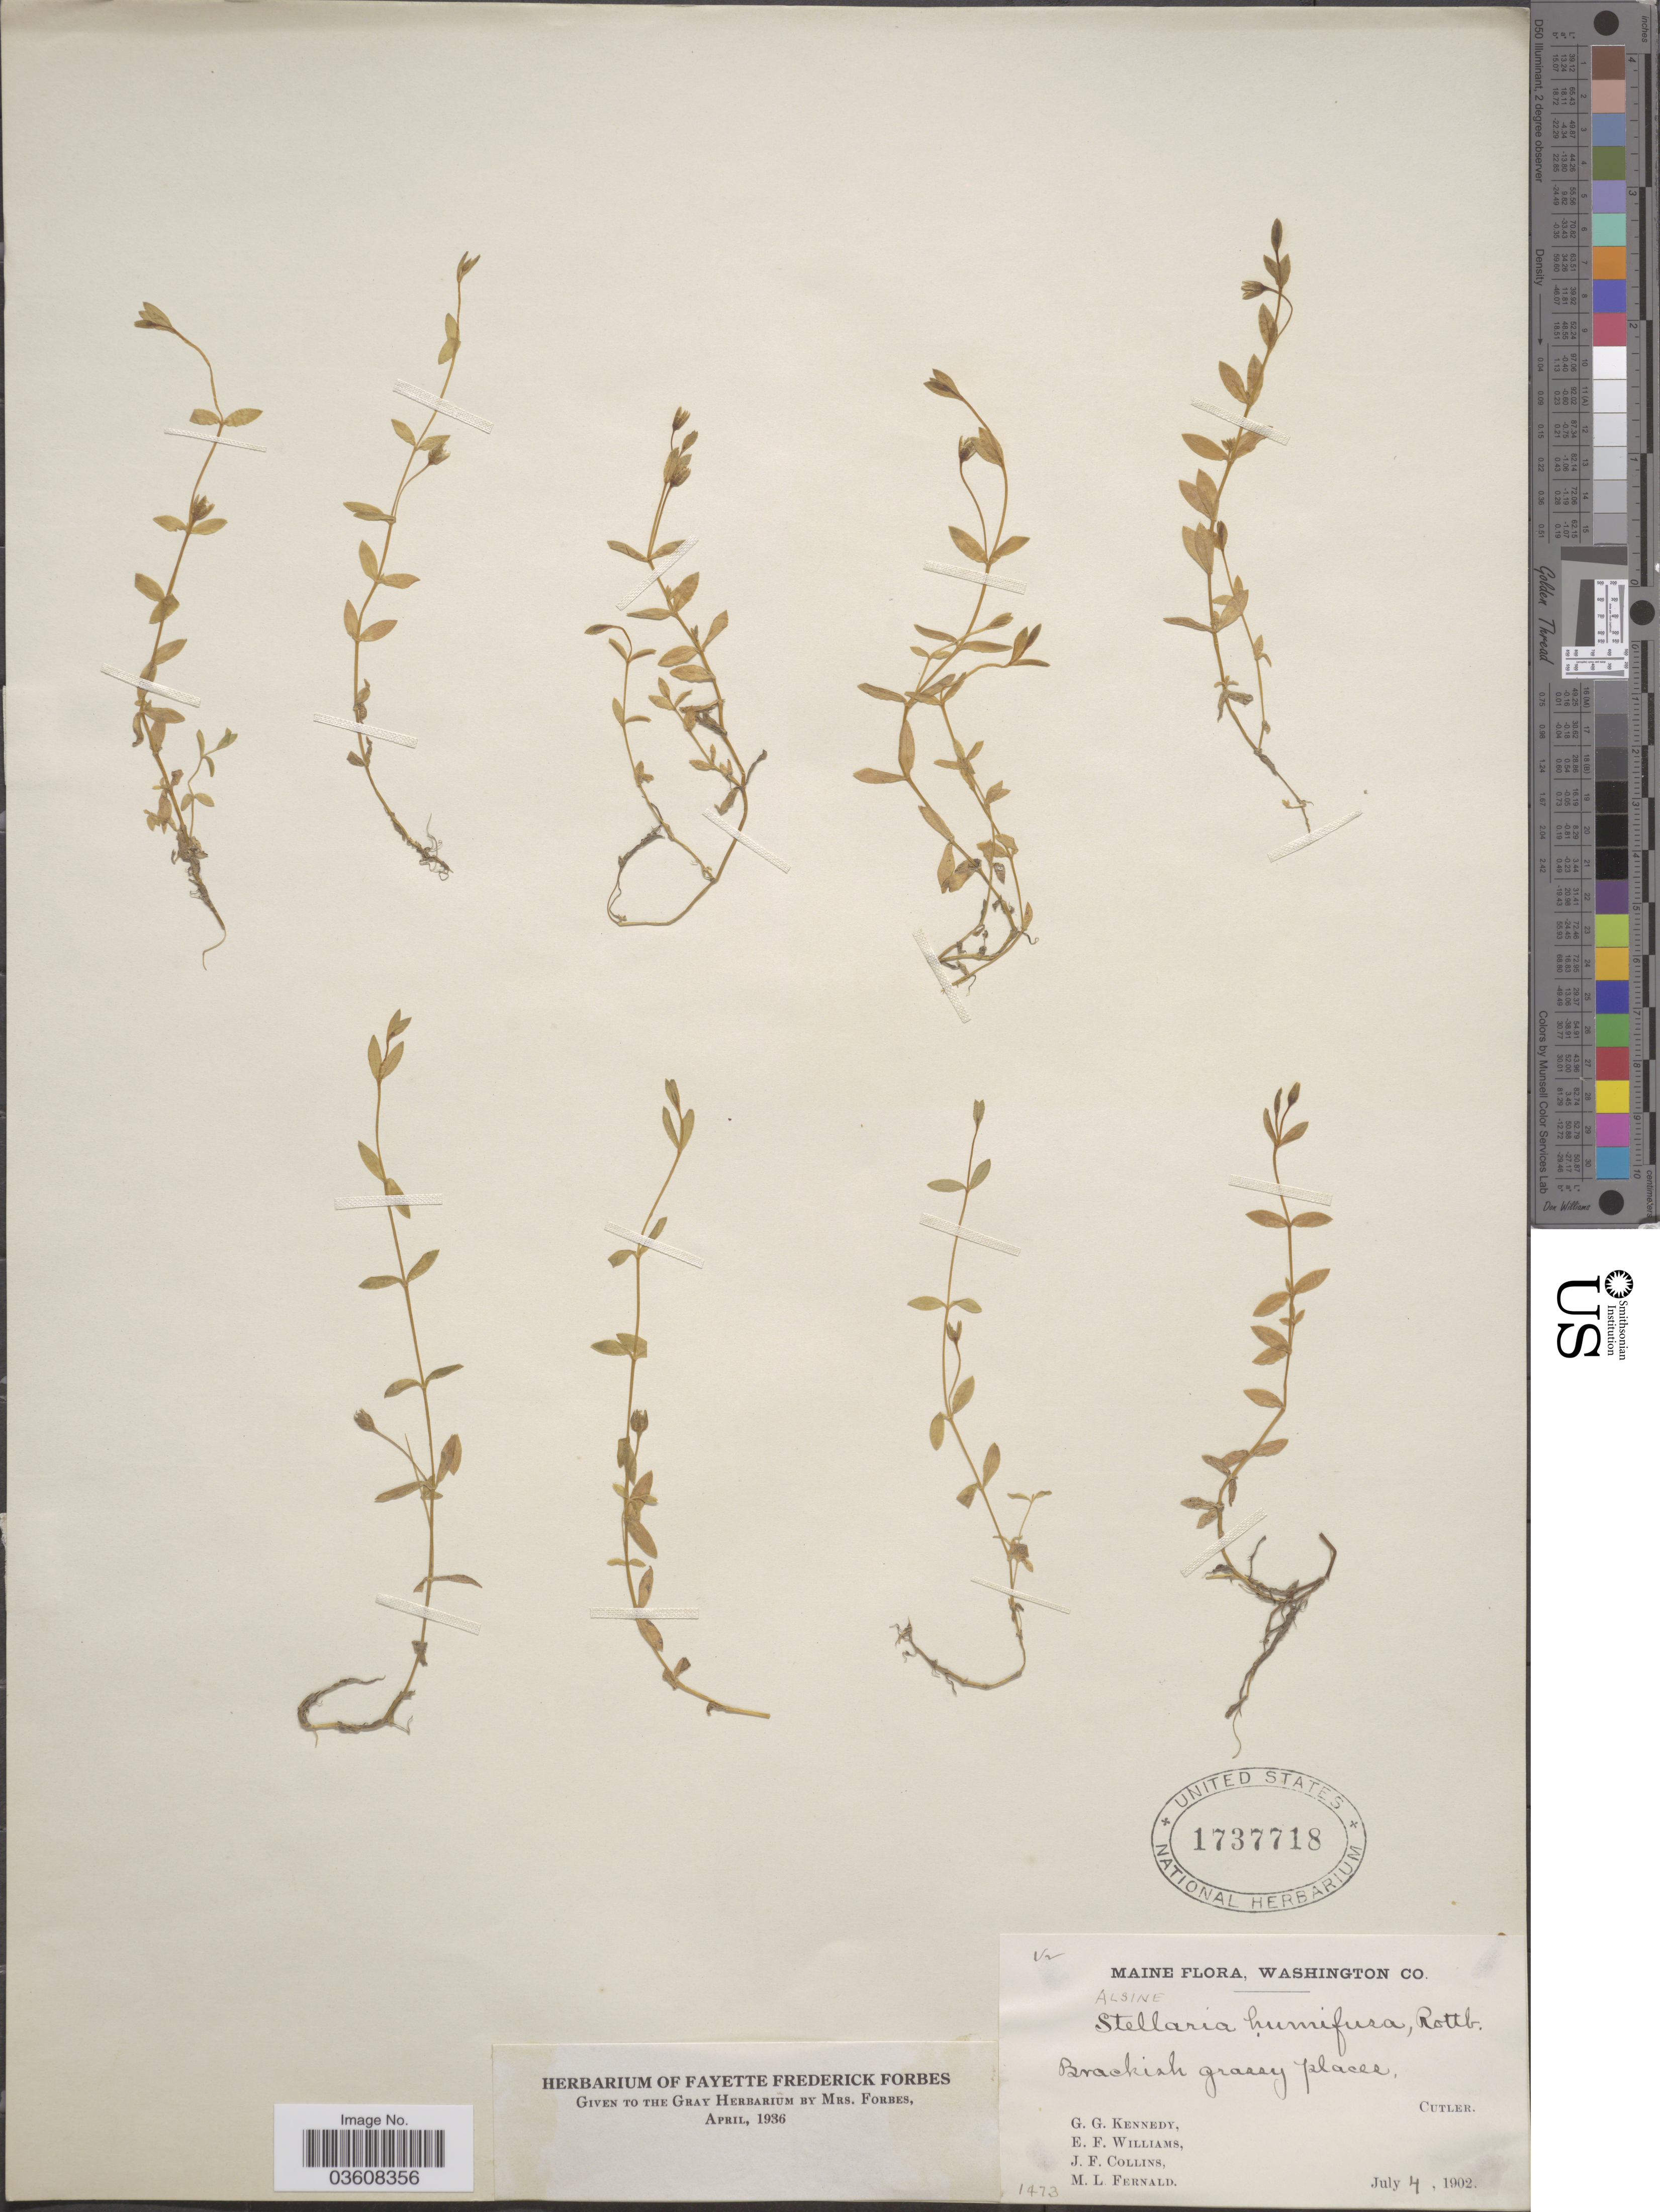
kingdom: Plantae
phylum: Tracheophyta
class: Magnoliopsida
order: Caryophyllales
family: Caryophyllaceae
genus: Stellaria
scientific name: Stellaria humifusa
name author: Rottb.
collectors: G. C. Kennedy, E. Williams, J. Collins & M. L. Fernald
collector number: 1473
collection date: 1902-07-04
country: United States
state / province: Maine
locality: Washington Co. Cutler.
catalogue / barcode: US 1737718